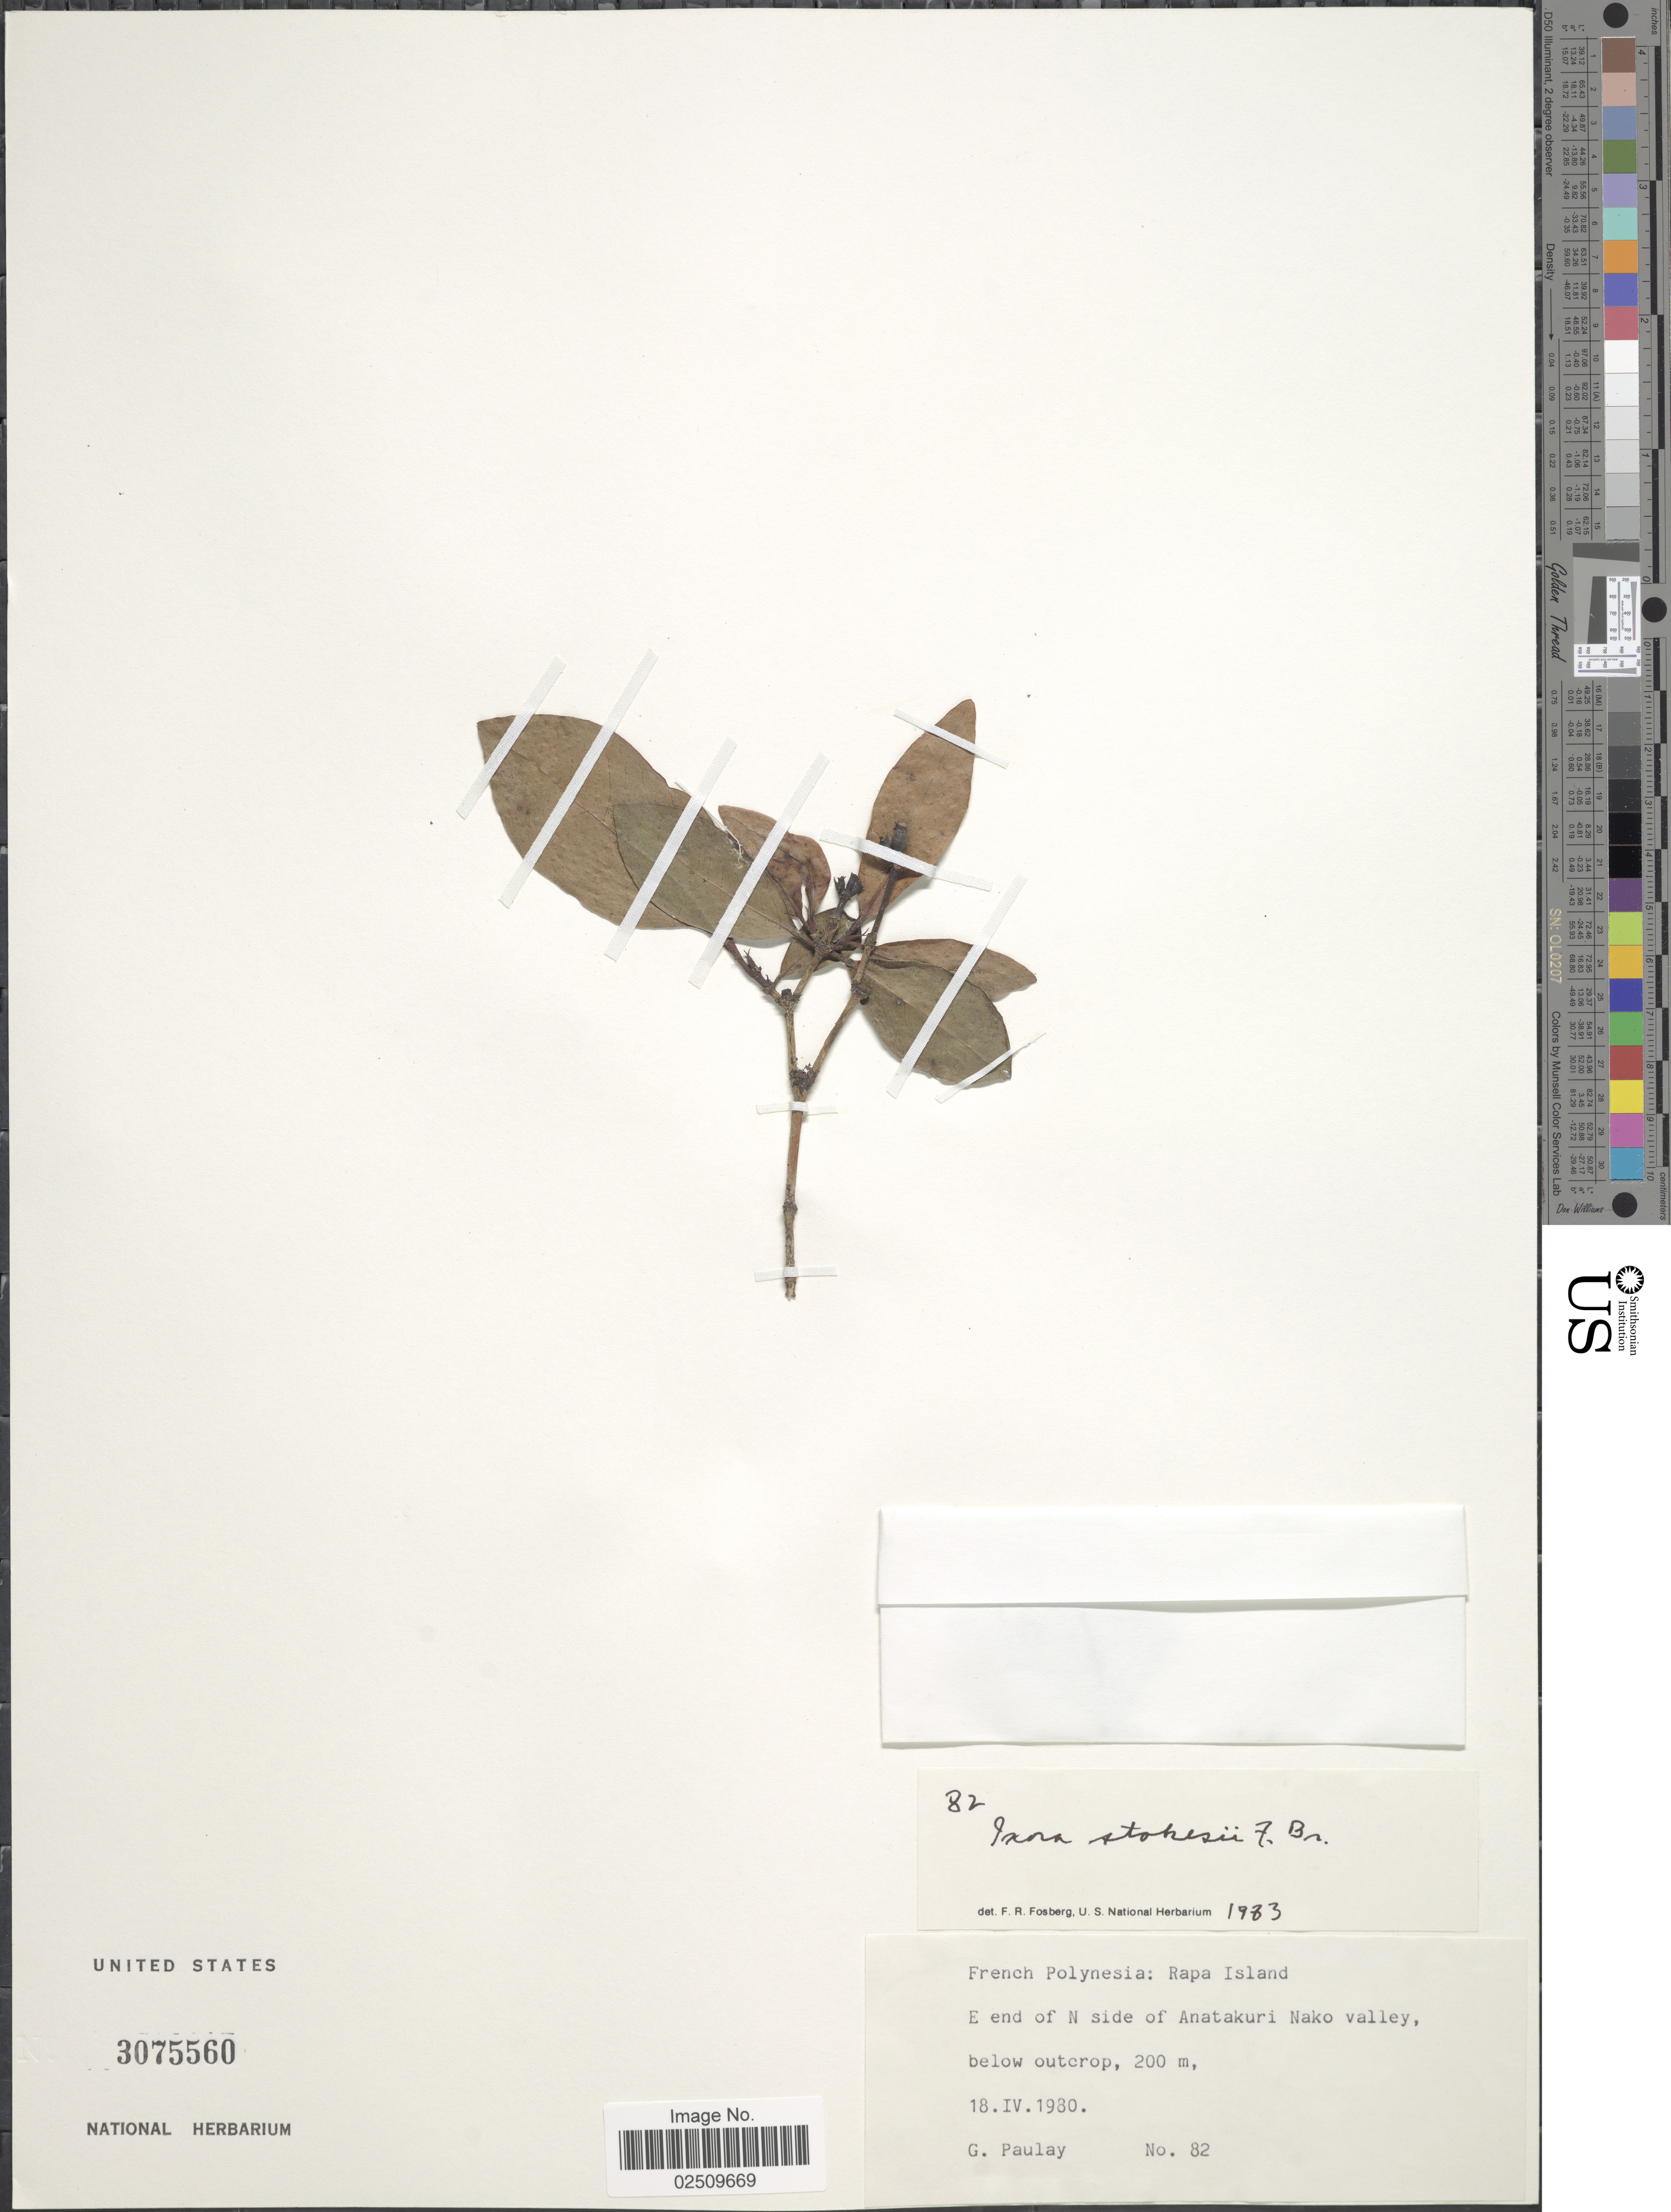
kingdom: Plantae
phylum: Tracheophyta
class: Magnoliopsida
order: Gentianales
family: Rubiaceae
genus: Ixora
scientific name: Ixora stokesii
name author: F. Br.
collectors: G. Paulay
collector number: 82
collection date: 1980-04-18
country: French Polynesia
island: Rapa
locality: Rapa Island, E end of N side of Anatakuri Nako valley, below outcrop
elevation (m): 200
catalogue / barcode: US 3075560